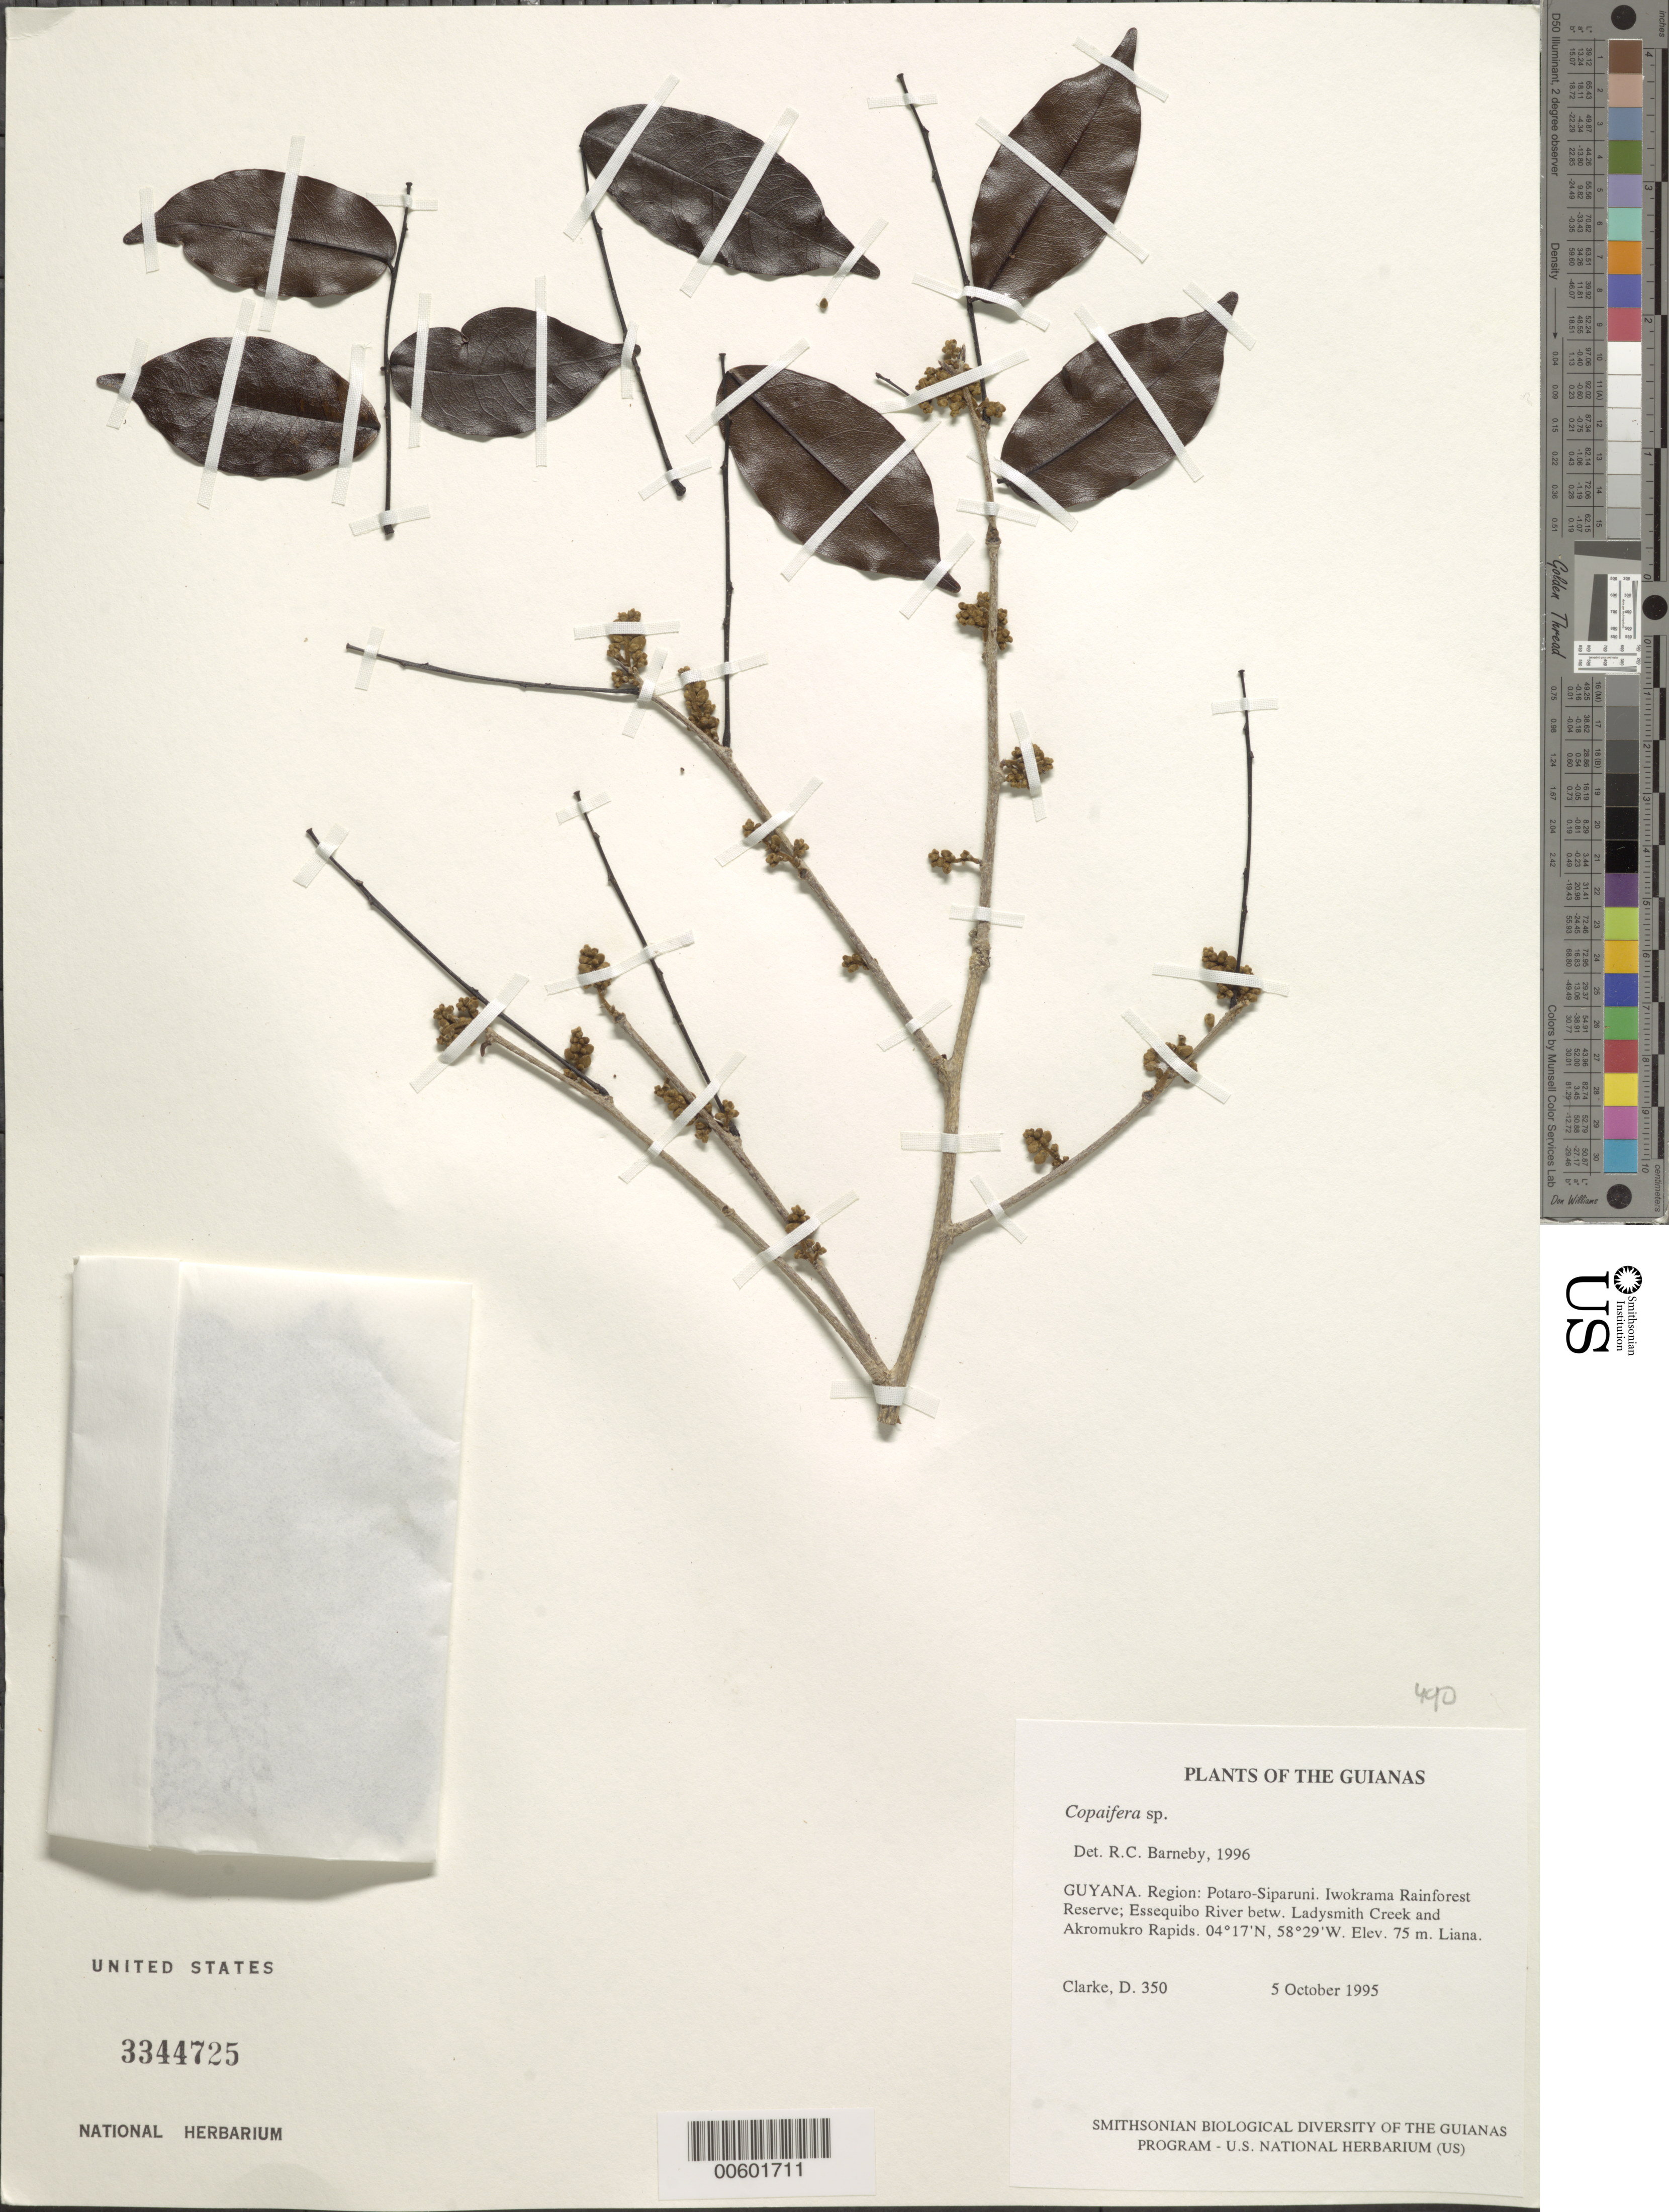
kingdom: Plantae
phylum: Tracheophyta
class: Magnoliopsida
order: Fabales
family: Fabaceae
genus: Copaifera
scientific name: Copaifera sp.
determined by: Barneby, Rupert C., (NY)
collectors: H. D. Clarke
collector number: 350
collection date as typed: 5 October 1995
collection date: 1995-10-05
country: Guyana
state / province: Potaro-Siparuni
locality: Iwokrama Rainforest Reserve; Essequibo River betw. Ladysmith Creek and Akromukro Rapids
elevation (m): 75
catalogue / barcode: US 3344725